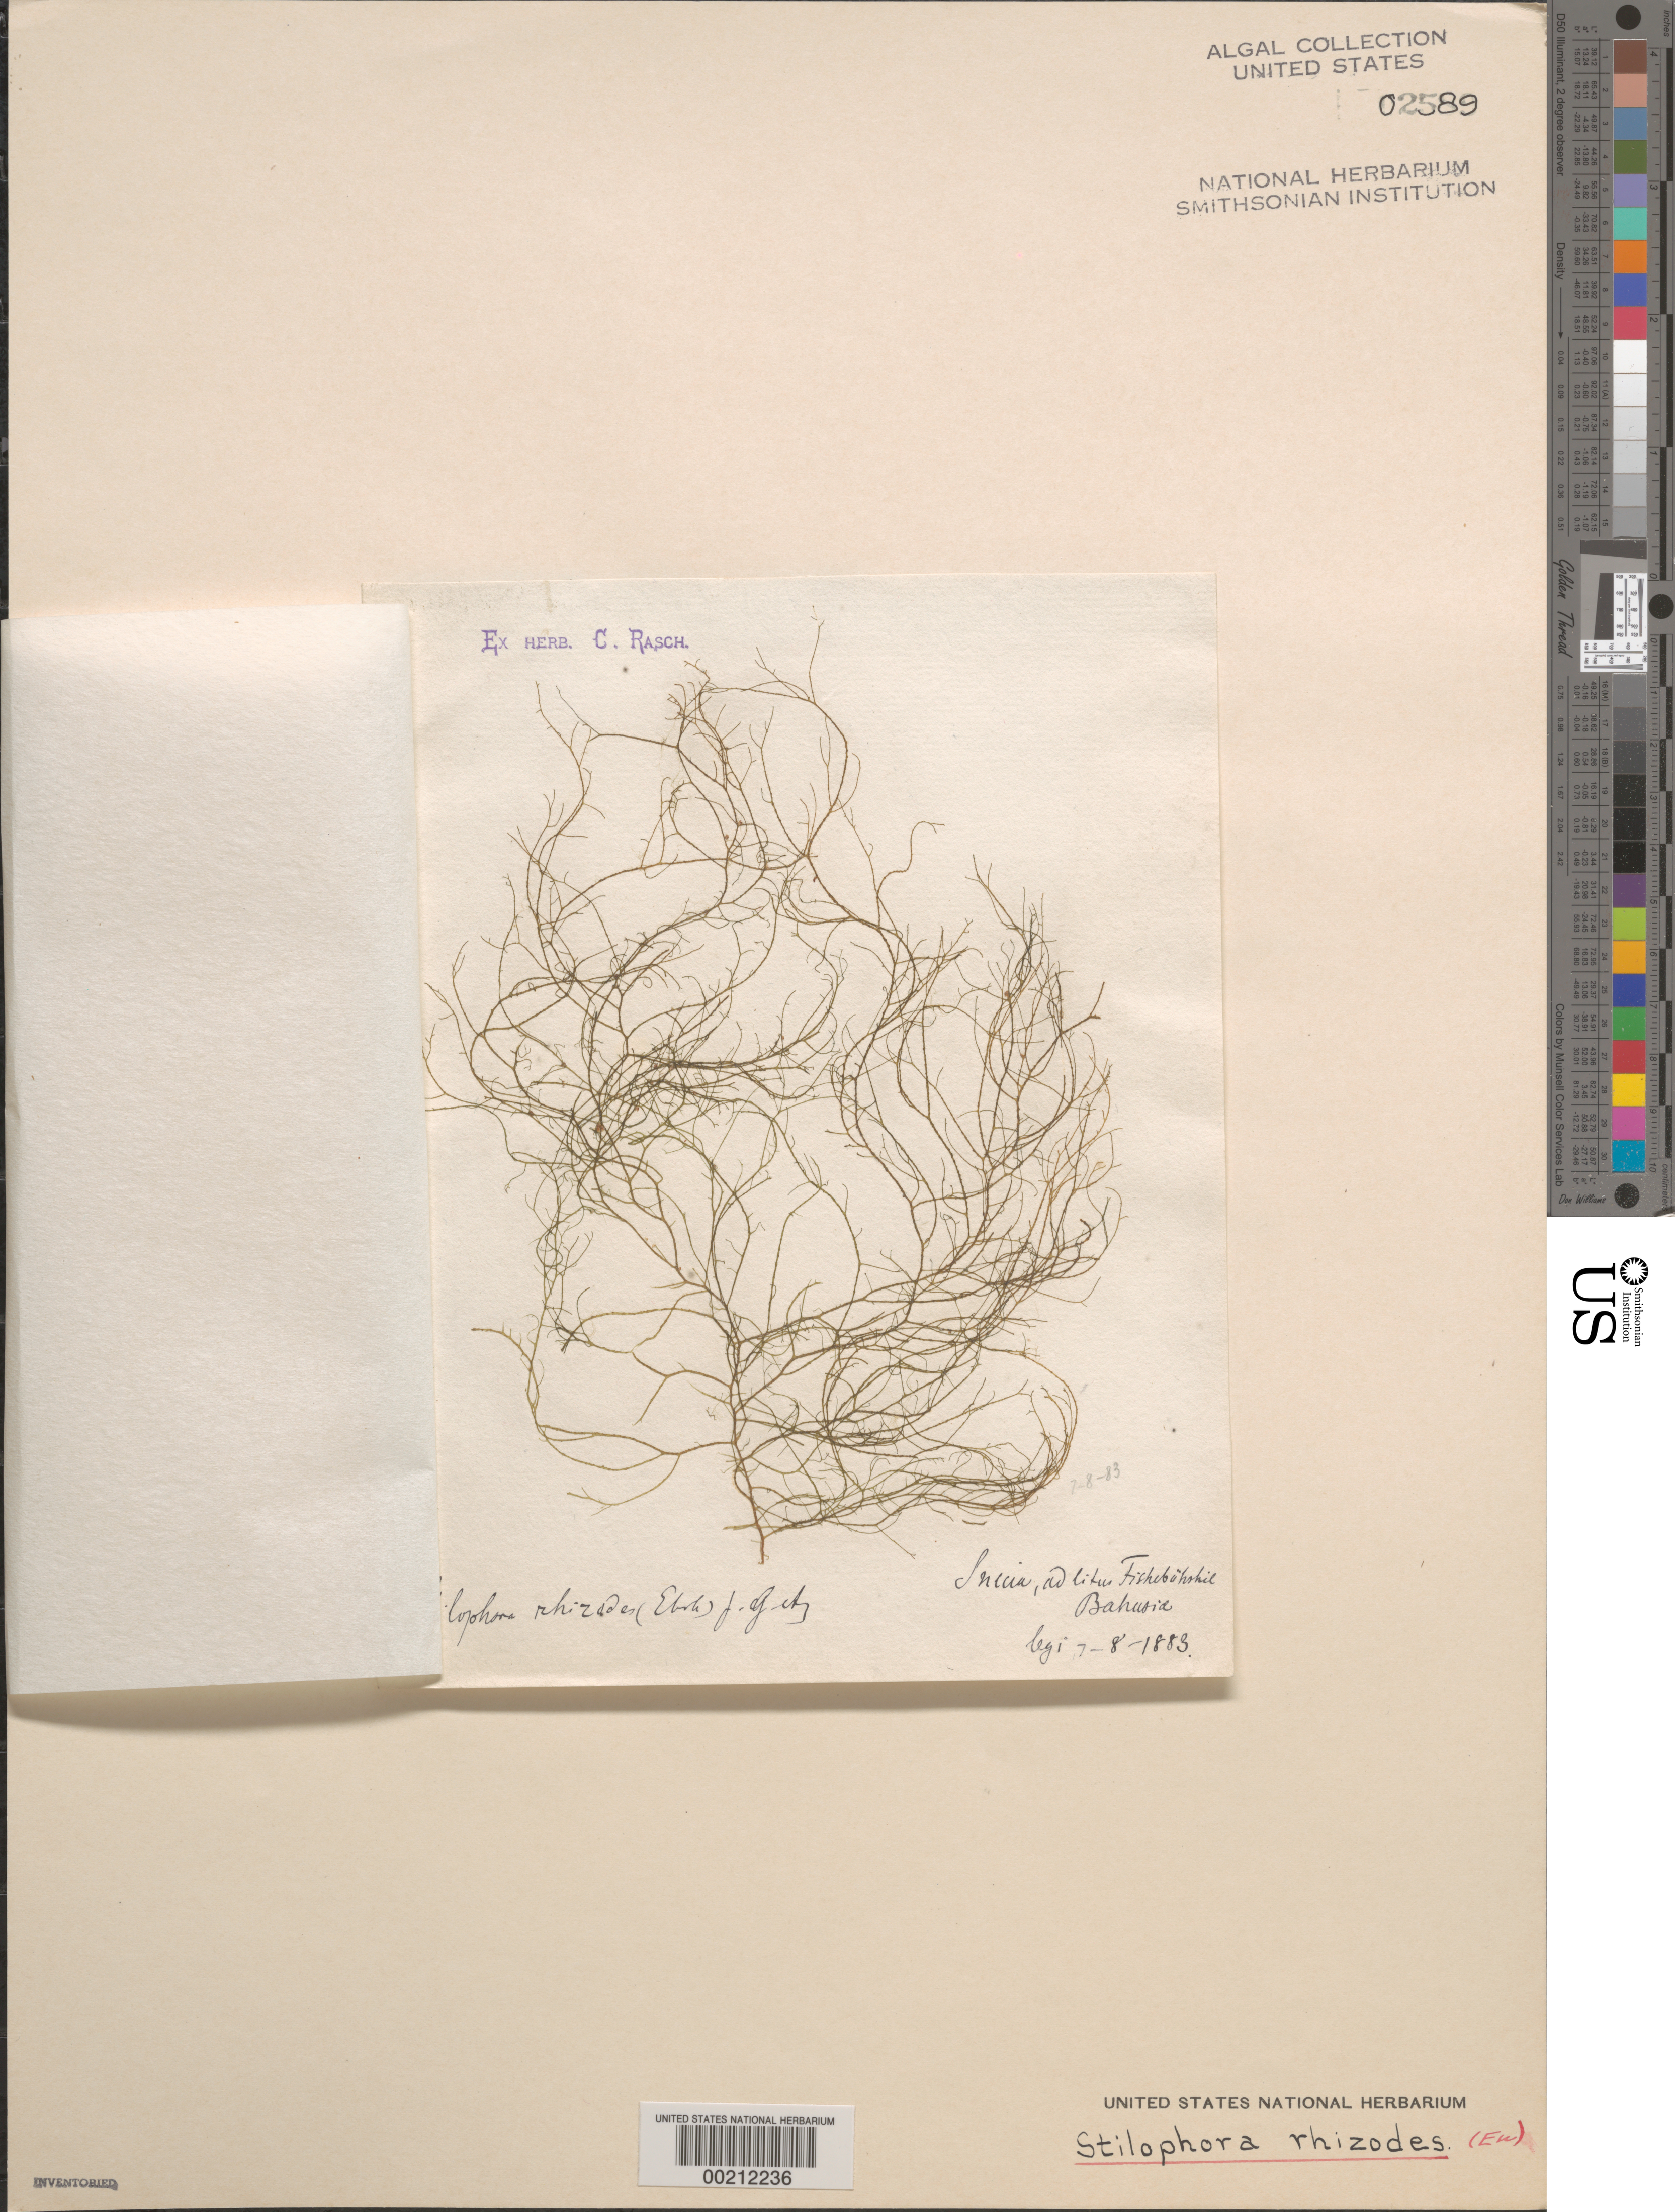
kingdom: Chromista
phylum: Ochrophyta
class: Phaeophyceae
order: Ectocarpales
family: Chordariaceae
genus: Stilophora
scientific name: Stilophora tenella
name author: (Esper) P.C. Silva in P.C. Silva et al.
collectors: C. Rasch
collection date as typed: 07 Aug 1883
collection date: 1883-08-07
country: Sweden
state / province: Västra Götaland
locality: Fiskebackskil, bohuslan (bahusiae)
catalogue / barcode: US 2589